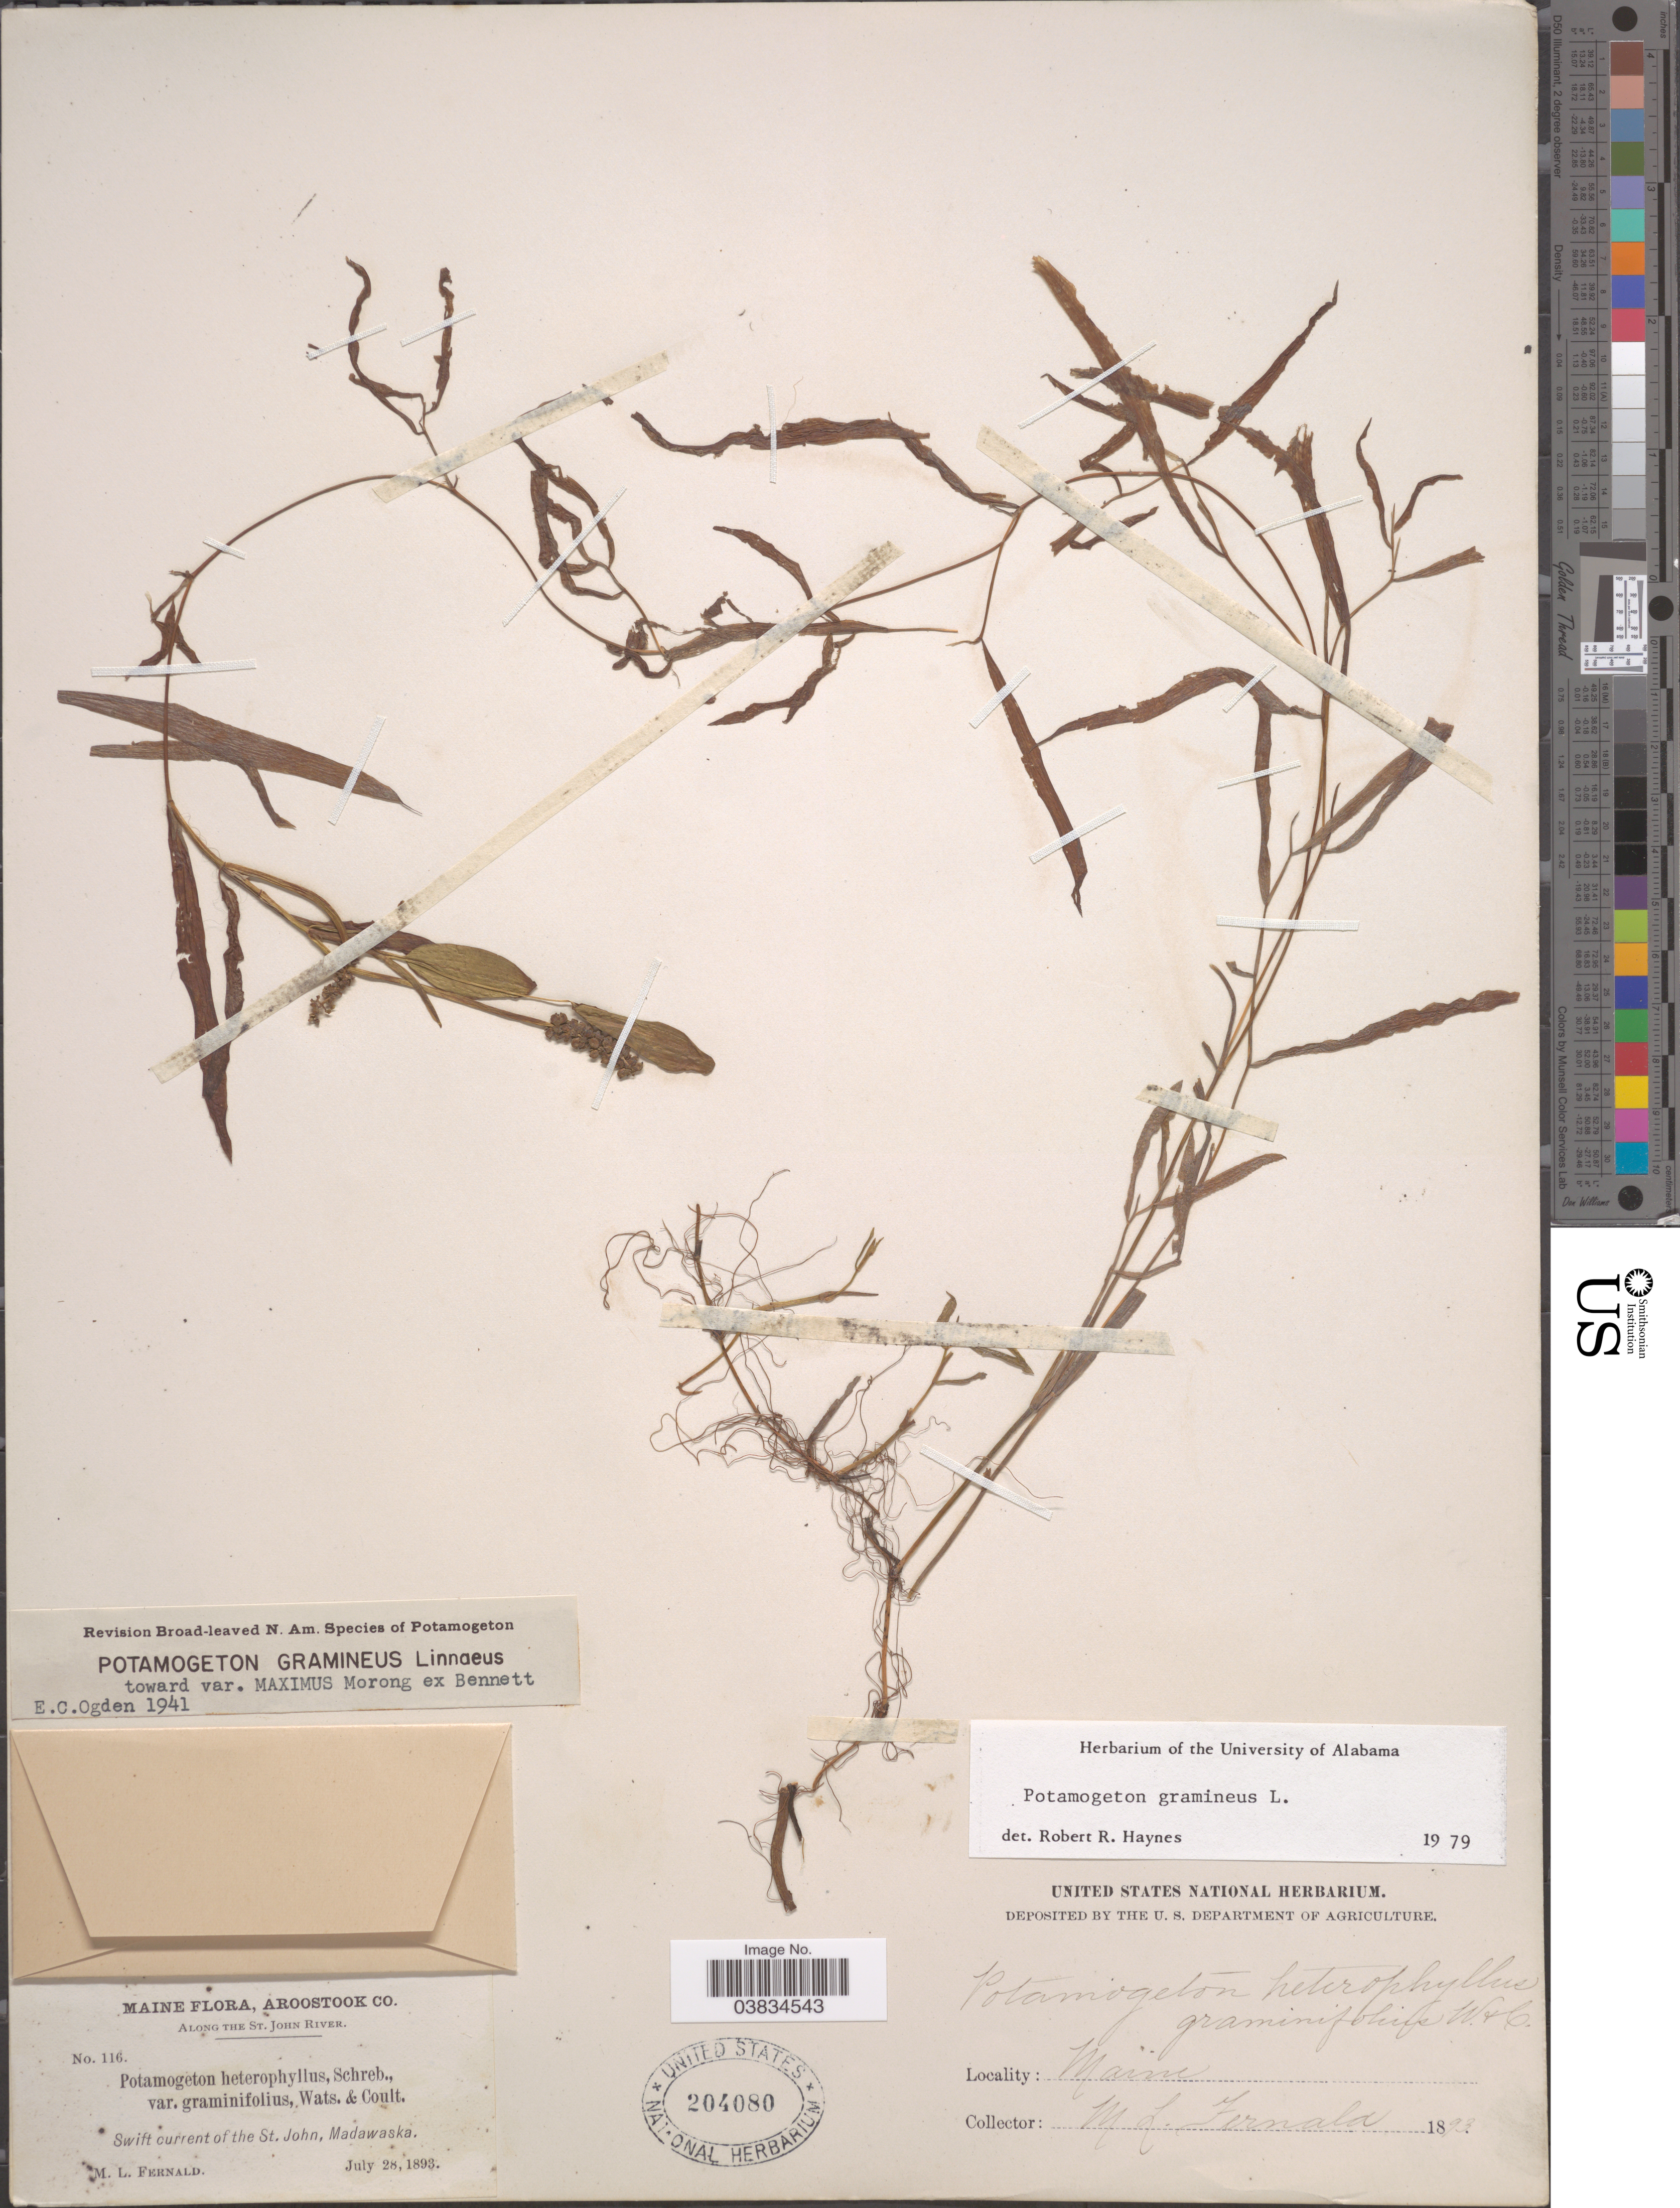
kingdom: Plantae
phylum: Tracheophyta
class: Liliopsida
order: Alismatales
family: Potamogetonaceae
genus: Potamogeton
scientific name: Potamogeton gramineus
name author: L.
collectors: M. L. Fernald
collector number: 116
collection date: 1893-07-28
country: United States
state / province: Maine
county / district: Aroostook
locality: Along the St. John River. Swift current of the St. John, Madawaska.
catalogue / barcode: US 204080